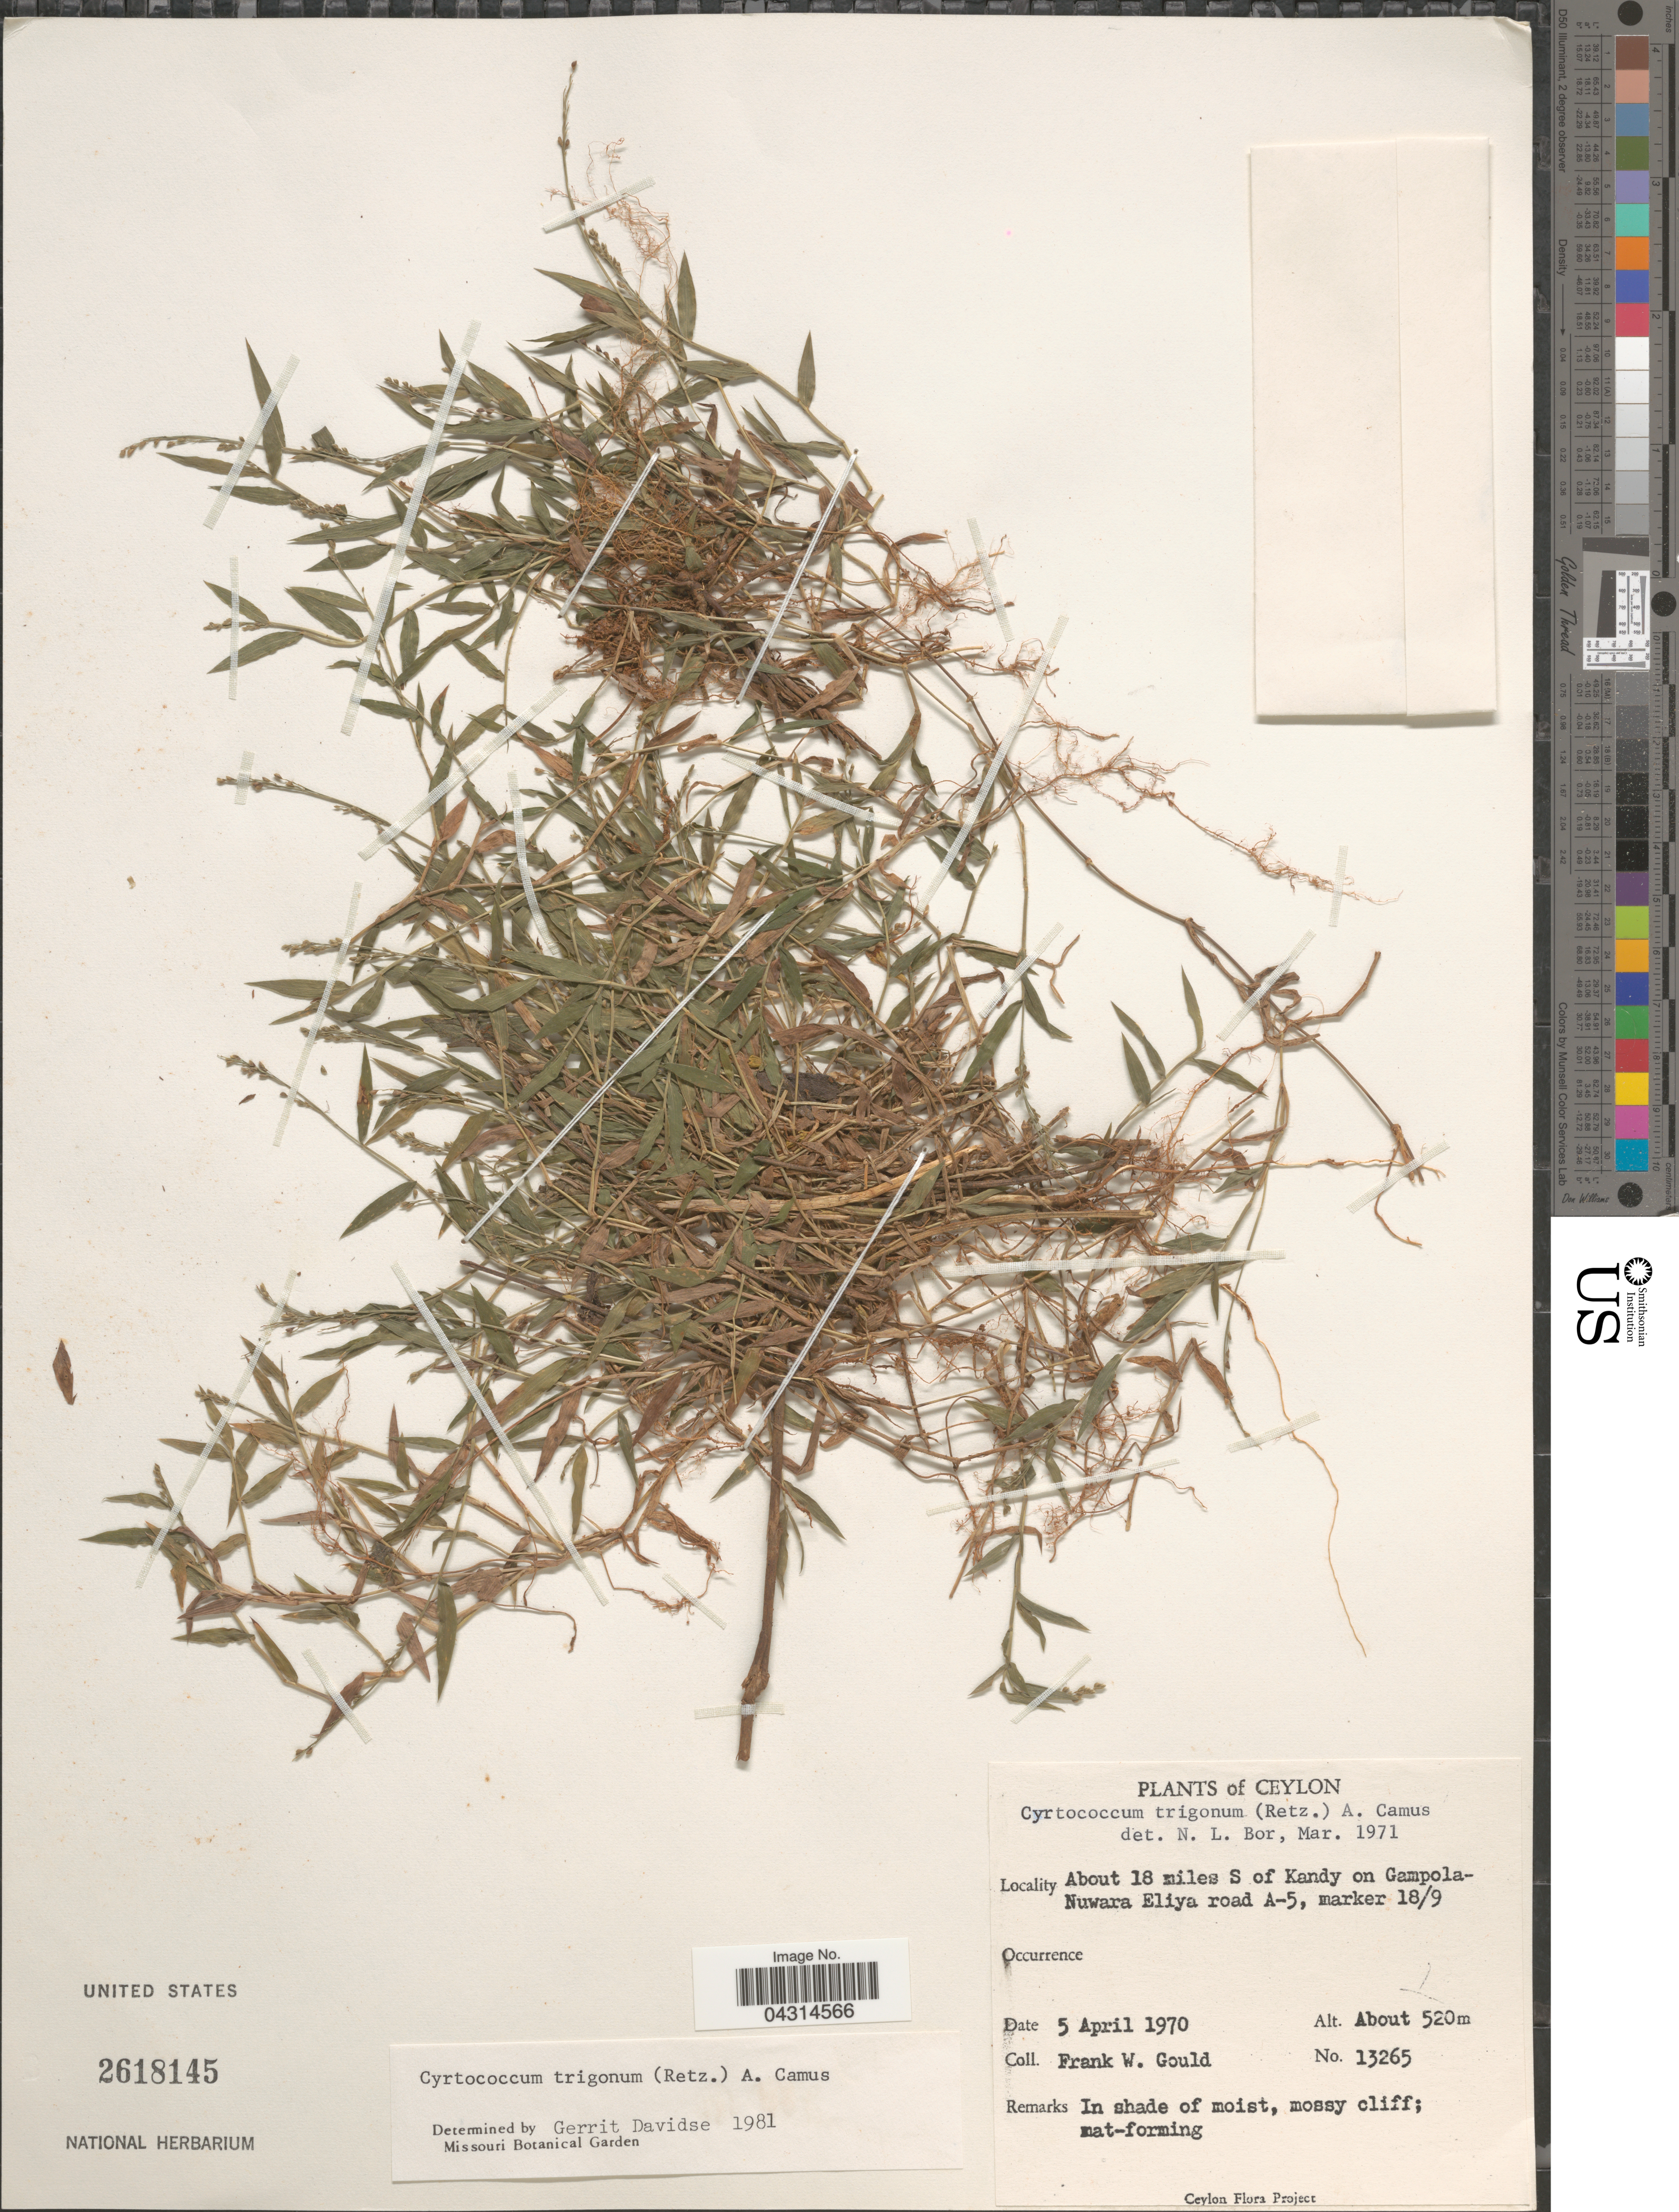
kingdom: Plantae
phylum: Tracheophyta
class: Liliopsida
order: Poales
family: Poaceae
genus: Cyrtococcum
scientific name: Cyrtococcum trigonum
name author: (Retz.) A. Camus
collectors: F. W. Gould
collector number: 13265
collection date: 1970-04-05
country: Sri Lanka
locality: Ceylon. About 18 miles S of Kandy on Gampola-Nuwara Eliya road A-5, marker 18/9.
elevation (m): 520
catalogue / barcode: US 2618145